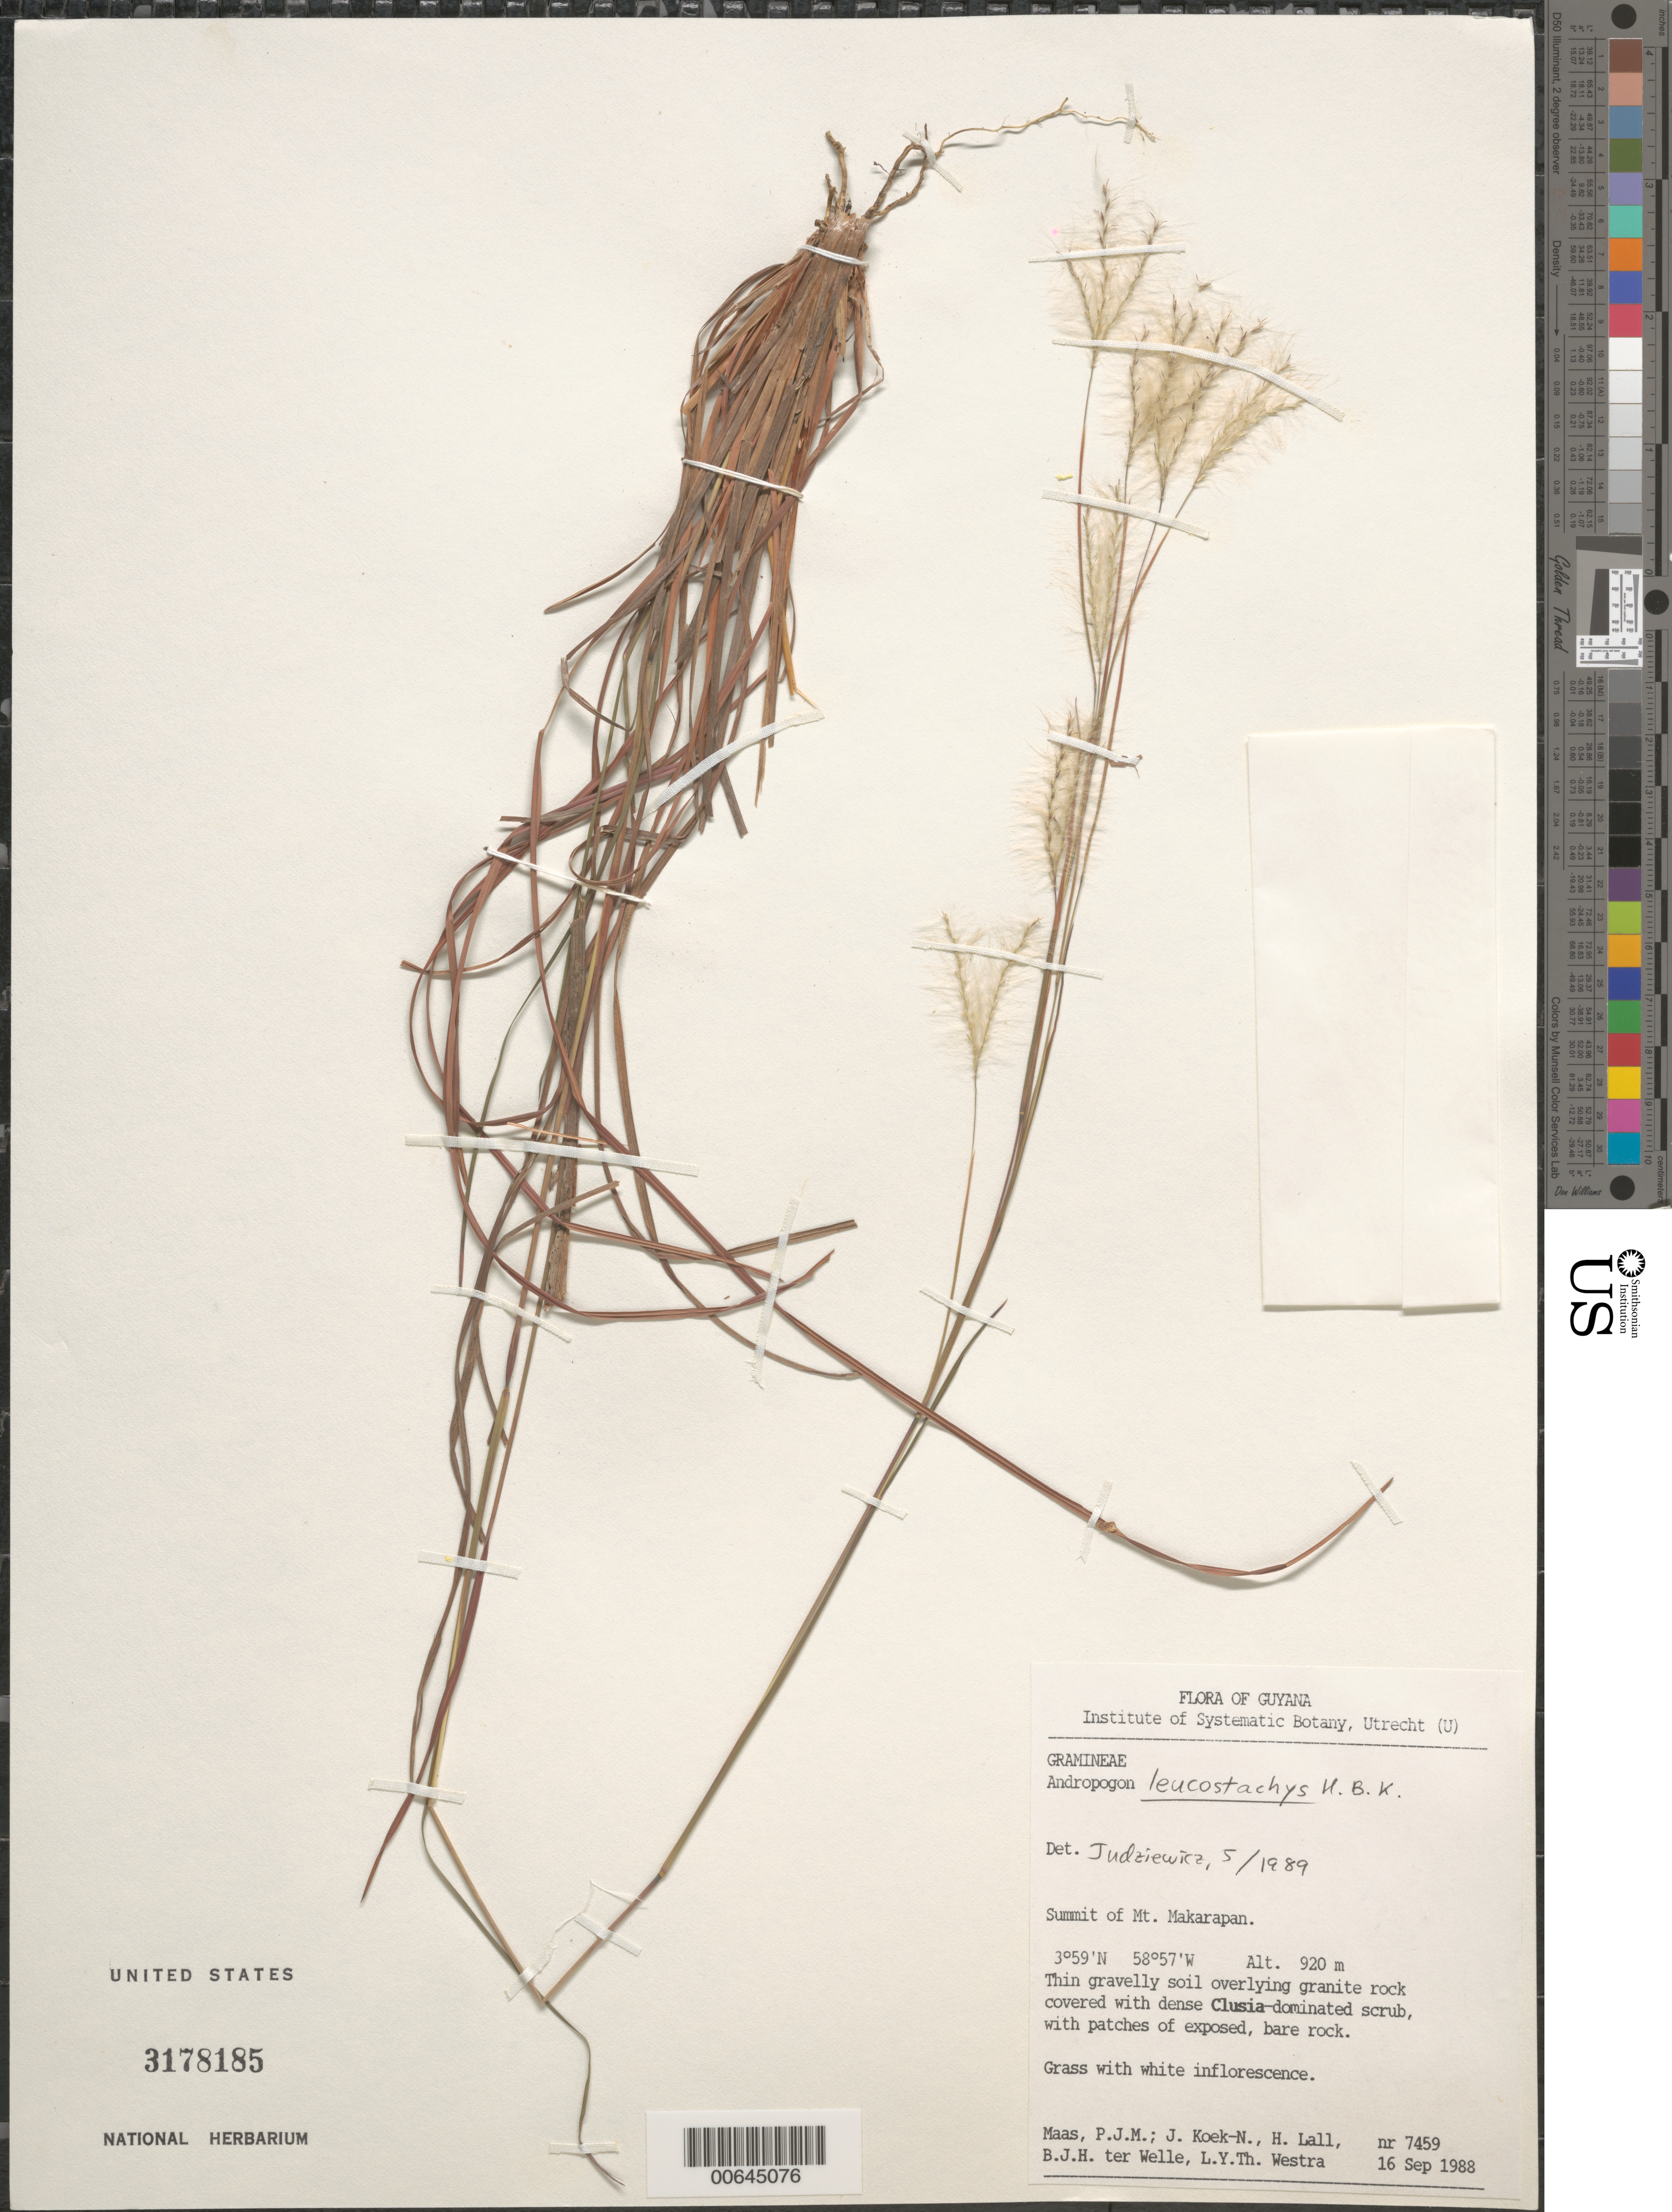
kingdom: Plantae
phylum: Tracheophyta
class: Liliopsida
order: Poales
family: Poaceae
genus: Andropogon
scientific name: Andropogon leucostachyus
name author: Kunth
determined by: Judziewicz, E. J.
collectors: P. Maas, J. Koek-Noorman, H. Lall, B. Welle & L. Y. T. Westra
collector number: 7459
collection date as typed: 16-Sep-88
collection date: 1988-09-16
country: Guyana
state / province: U. Takutu-U. Essequibo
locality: Mt. Makarapan, summit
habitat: Thin gravelly soil overlying granite rock covered with dense Clusia-dominated scrub, with patches of exposed, bare rock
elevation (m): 920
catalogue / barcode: US 3178185